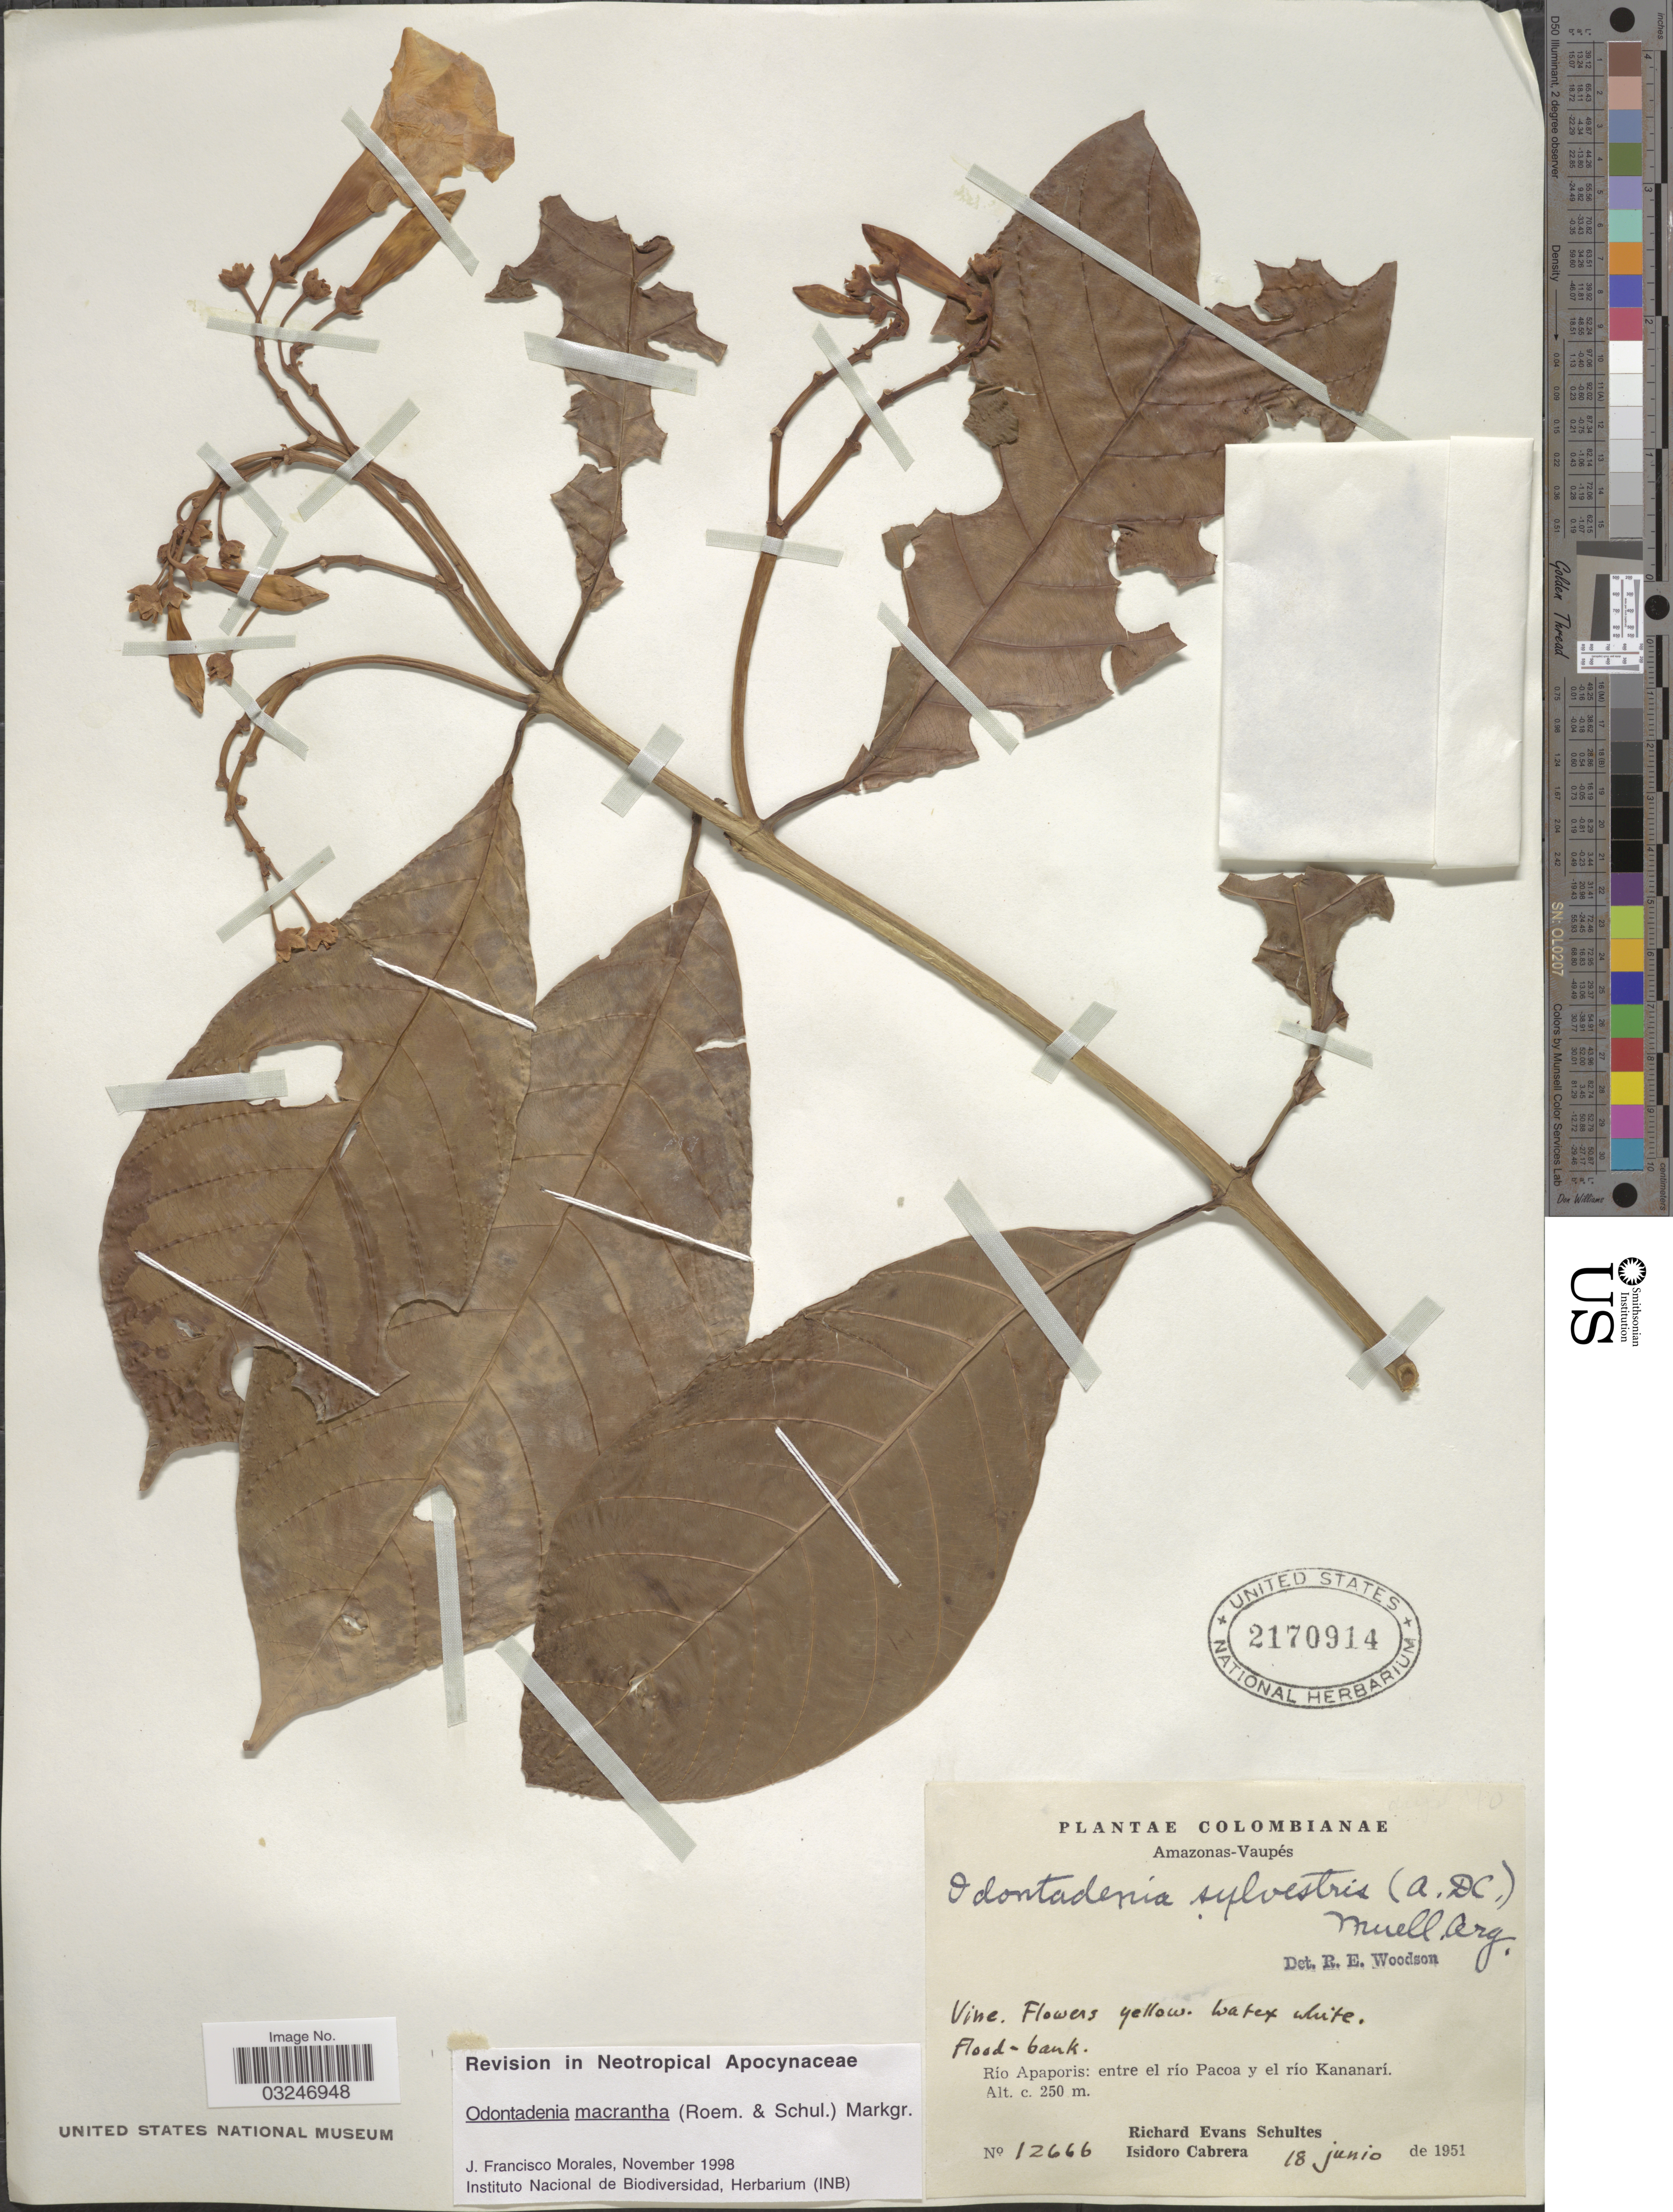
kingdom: Plantae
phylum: Tracheophyta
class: Magnoliopsida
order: Gentianales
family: Apocynaceae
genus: Odontadenia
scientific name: Odontadenia macrantha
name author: (Roem. & Schult.) Markgr.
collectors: R. E. Schultes & I. Cabrera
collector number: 12666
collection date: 1951-06-18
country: Colombia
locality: Amazonas-Vaupés. Río Apaporis: entre el río Pacoa y el río Kananarí.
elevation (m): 250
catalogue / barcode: US 2170914